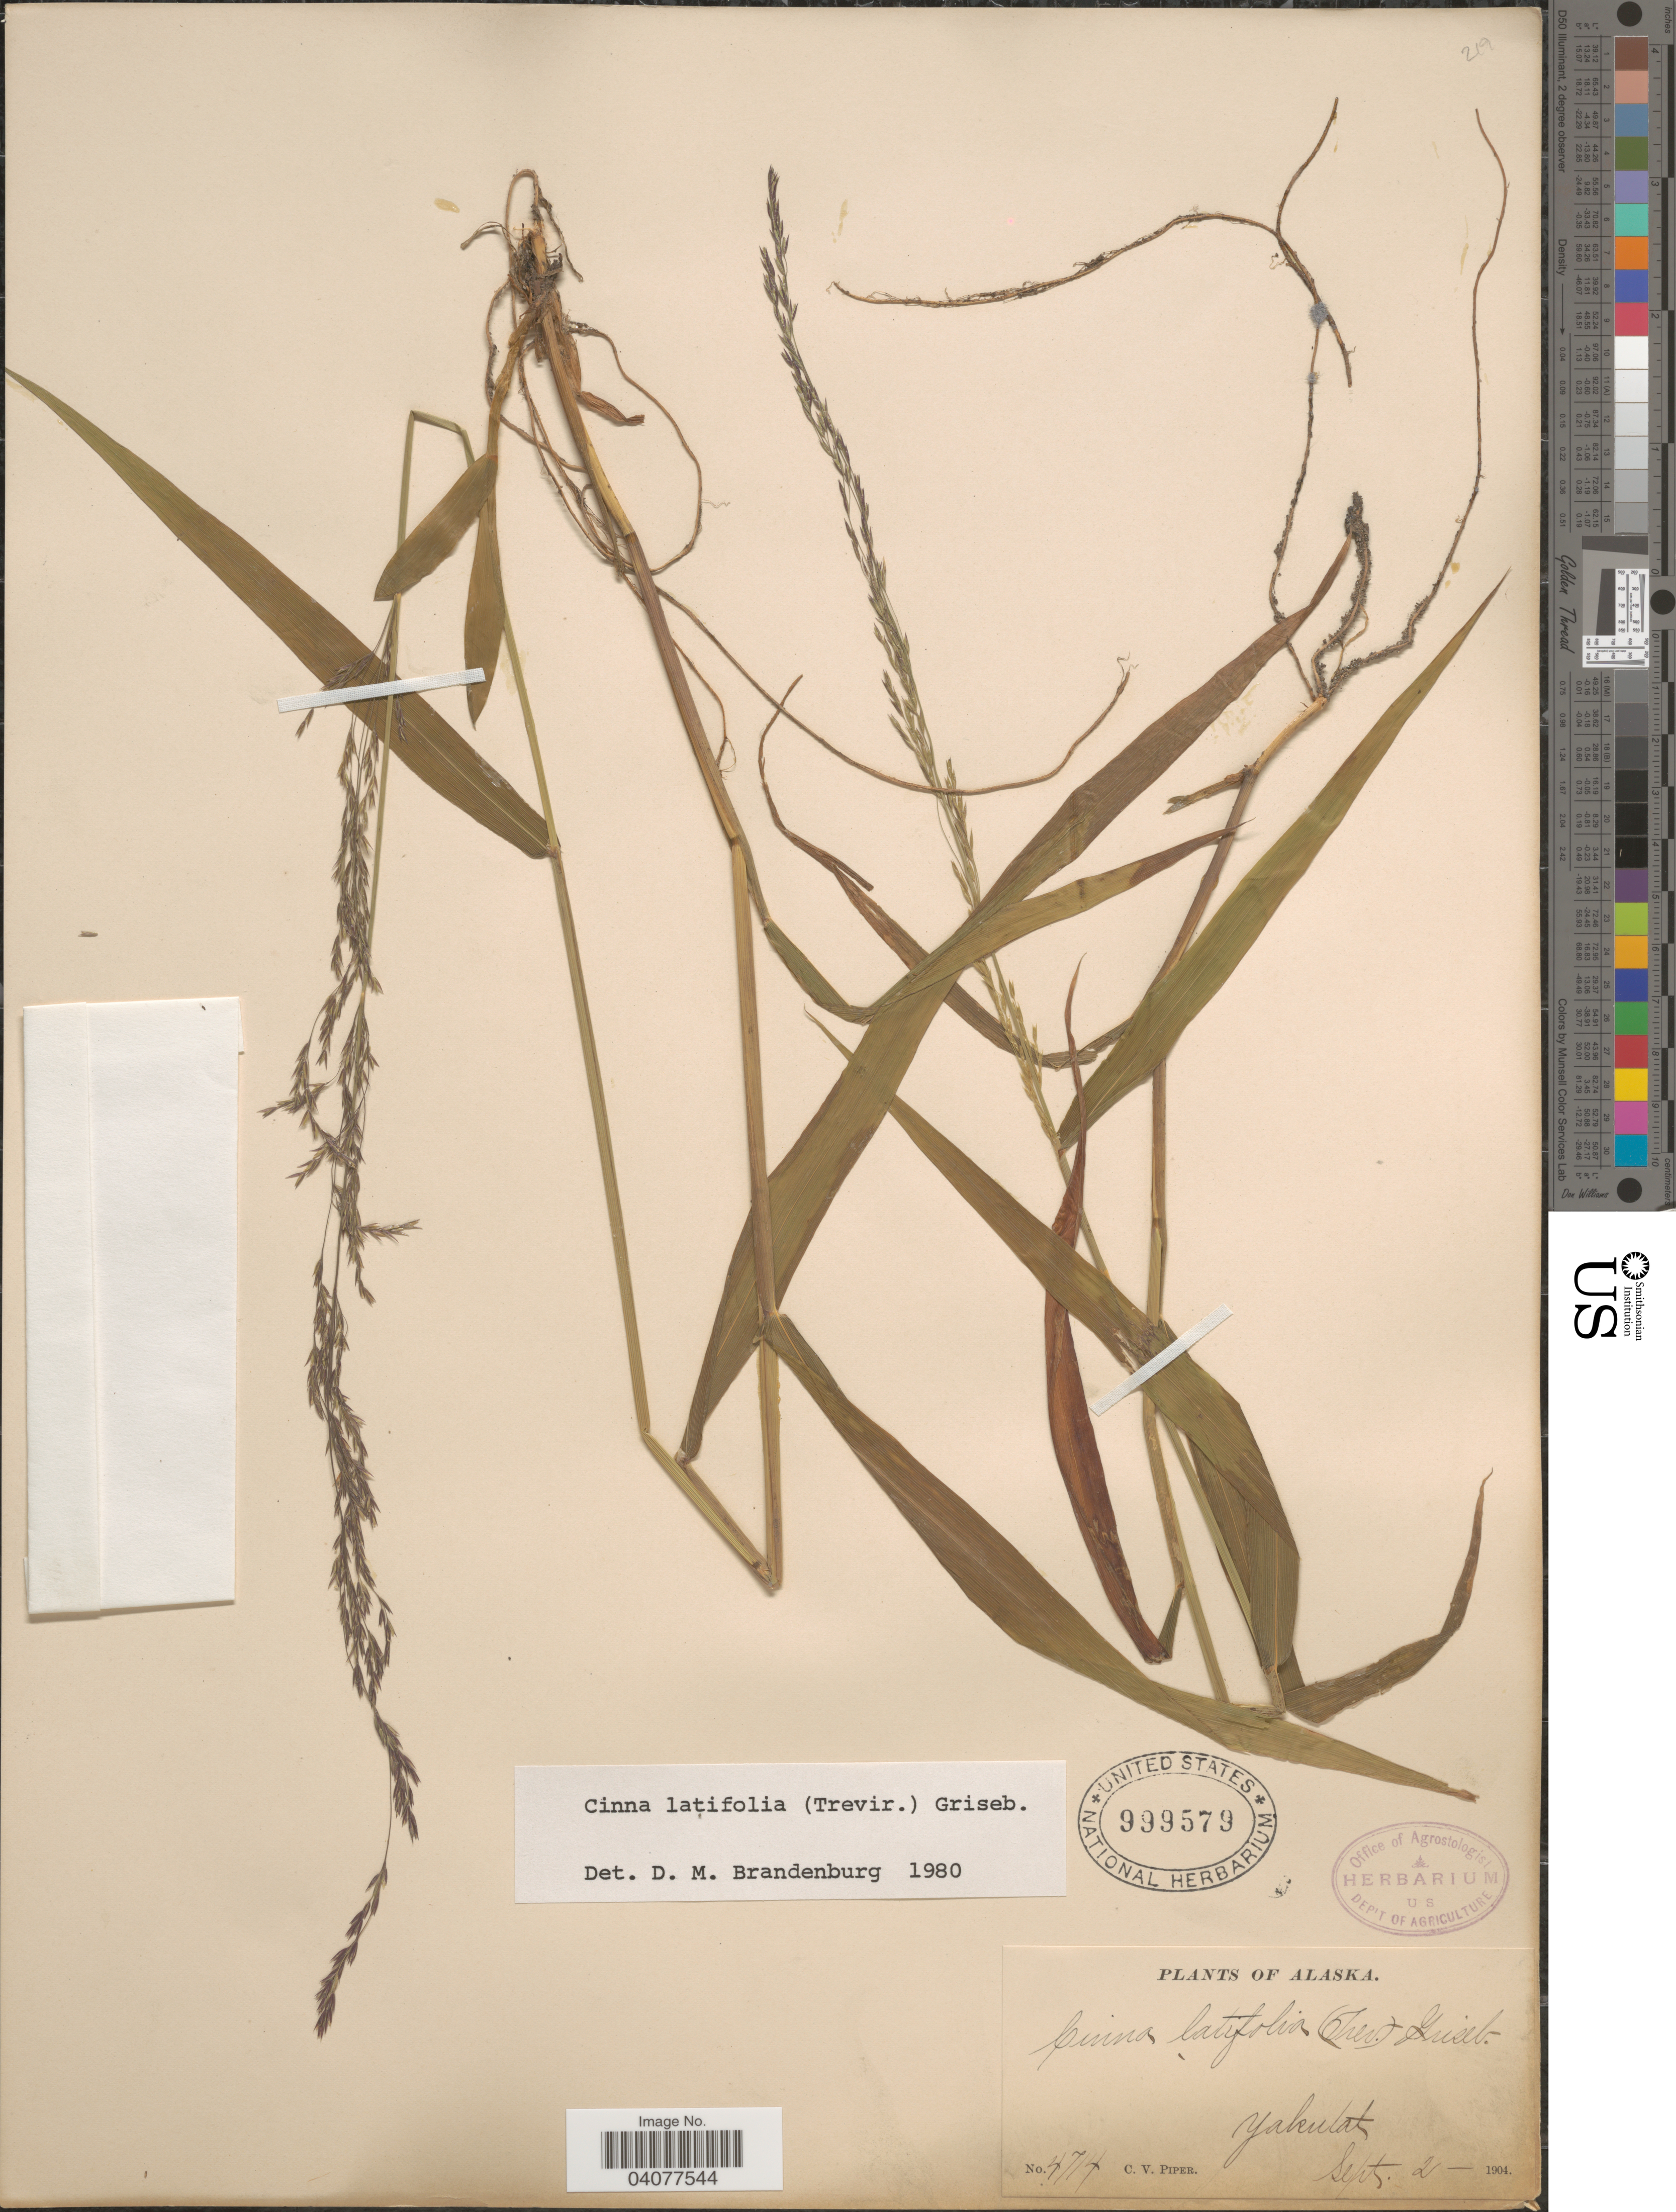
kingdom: Plantae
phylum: Tracheophyta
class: Liliopsida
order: Poales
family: Poaceae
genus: Cinna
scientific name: Cinna latifolia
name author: (Trevir. ex Goeppert) Griseb.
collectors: C. V. Piper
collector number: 4714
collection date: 1904-09-02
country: United States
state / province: Alaska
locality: Yakutat.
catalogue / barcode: US 999579